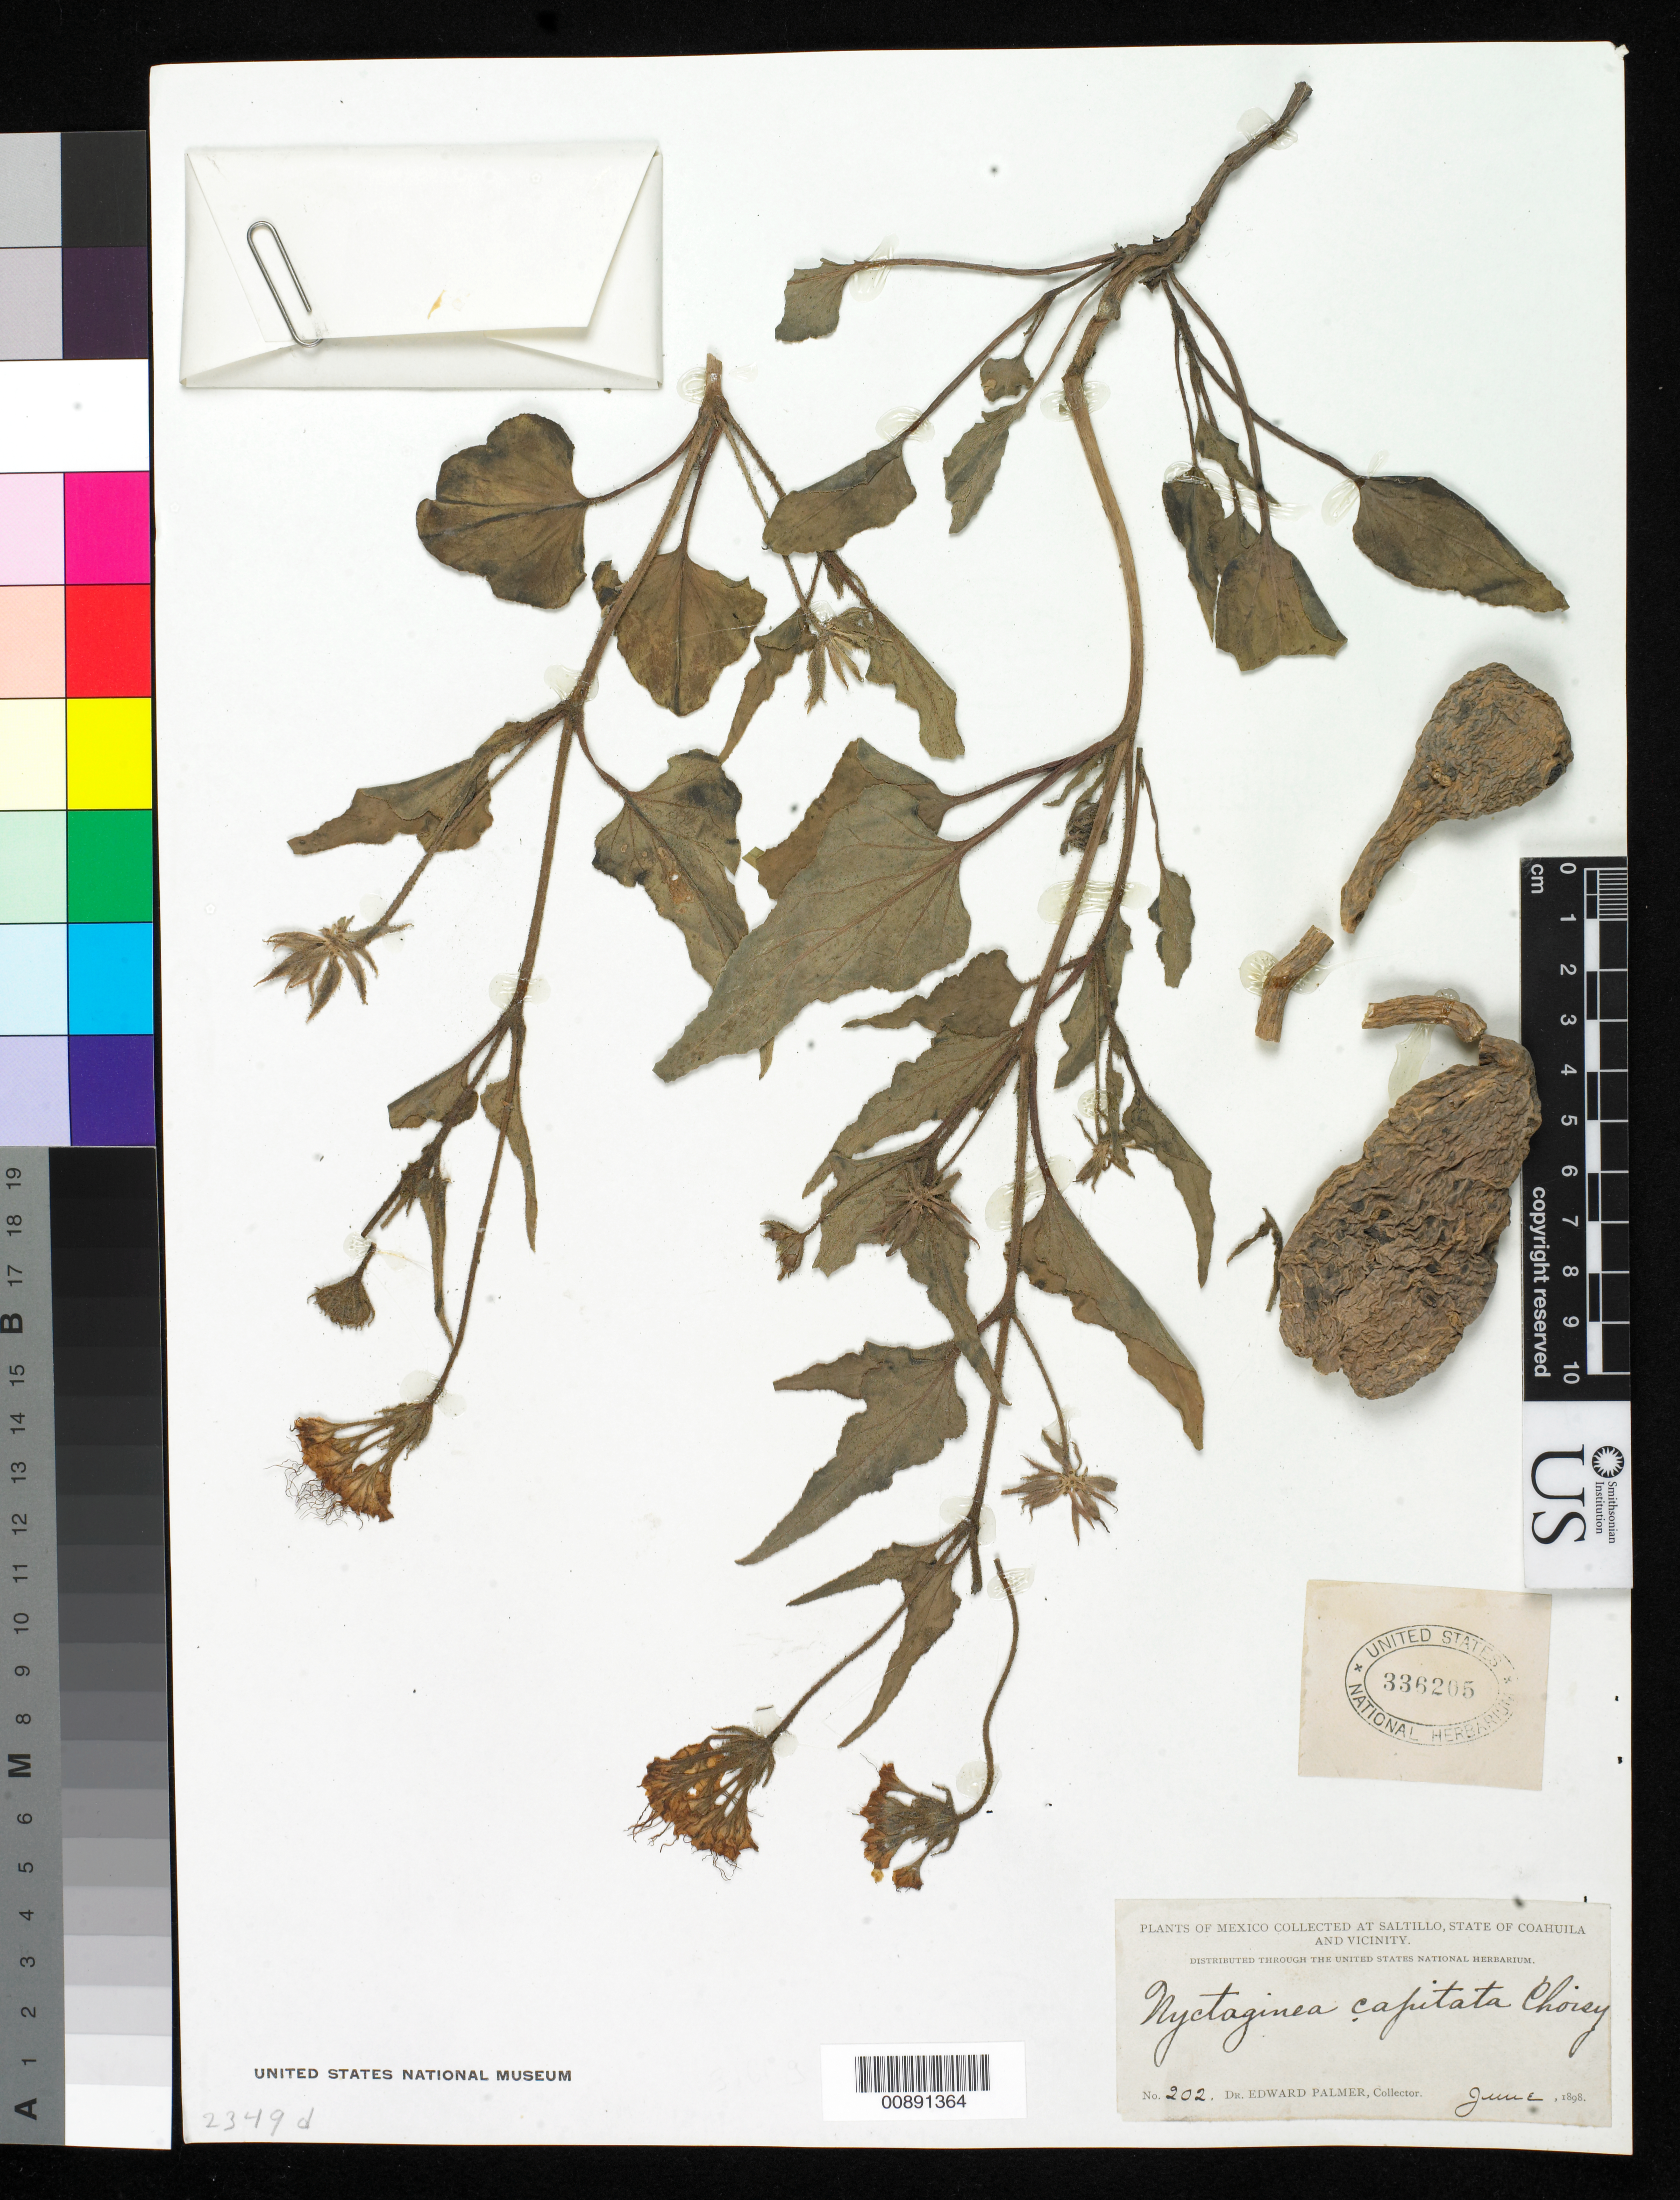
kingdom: Plantae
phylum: Tracheophyta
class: Magnoliopsida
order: Caryophyllales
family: Nyctaginaceae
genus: Nyctaginia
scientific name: Nyctaginia capitata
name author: Choisy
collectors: E. Palmer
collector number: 202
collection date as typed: Jun 1898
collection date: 1898-06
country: Mexico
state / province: Coahuila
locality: Saltillo, Coahuila and vicinity.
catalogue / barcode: US 336205